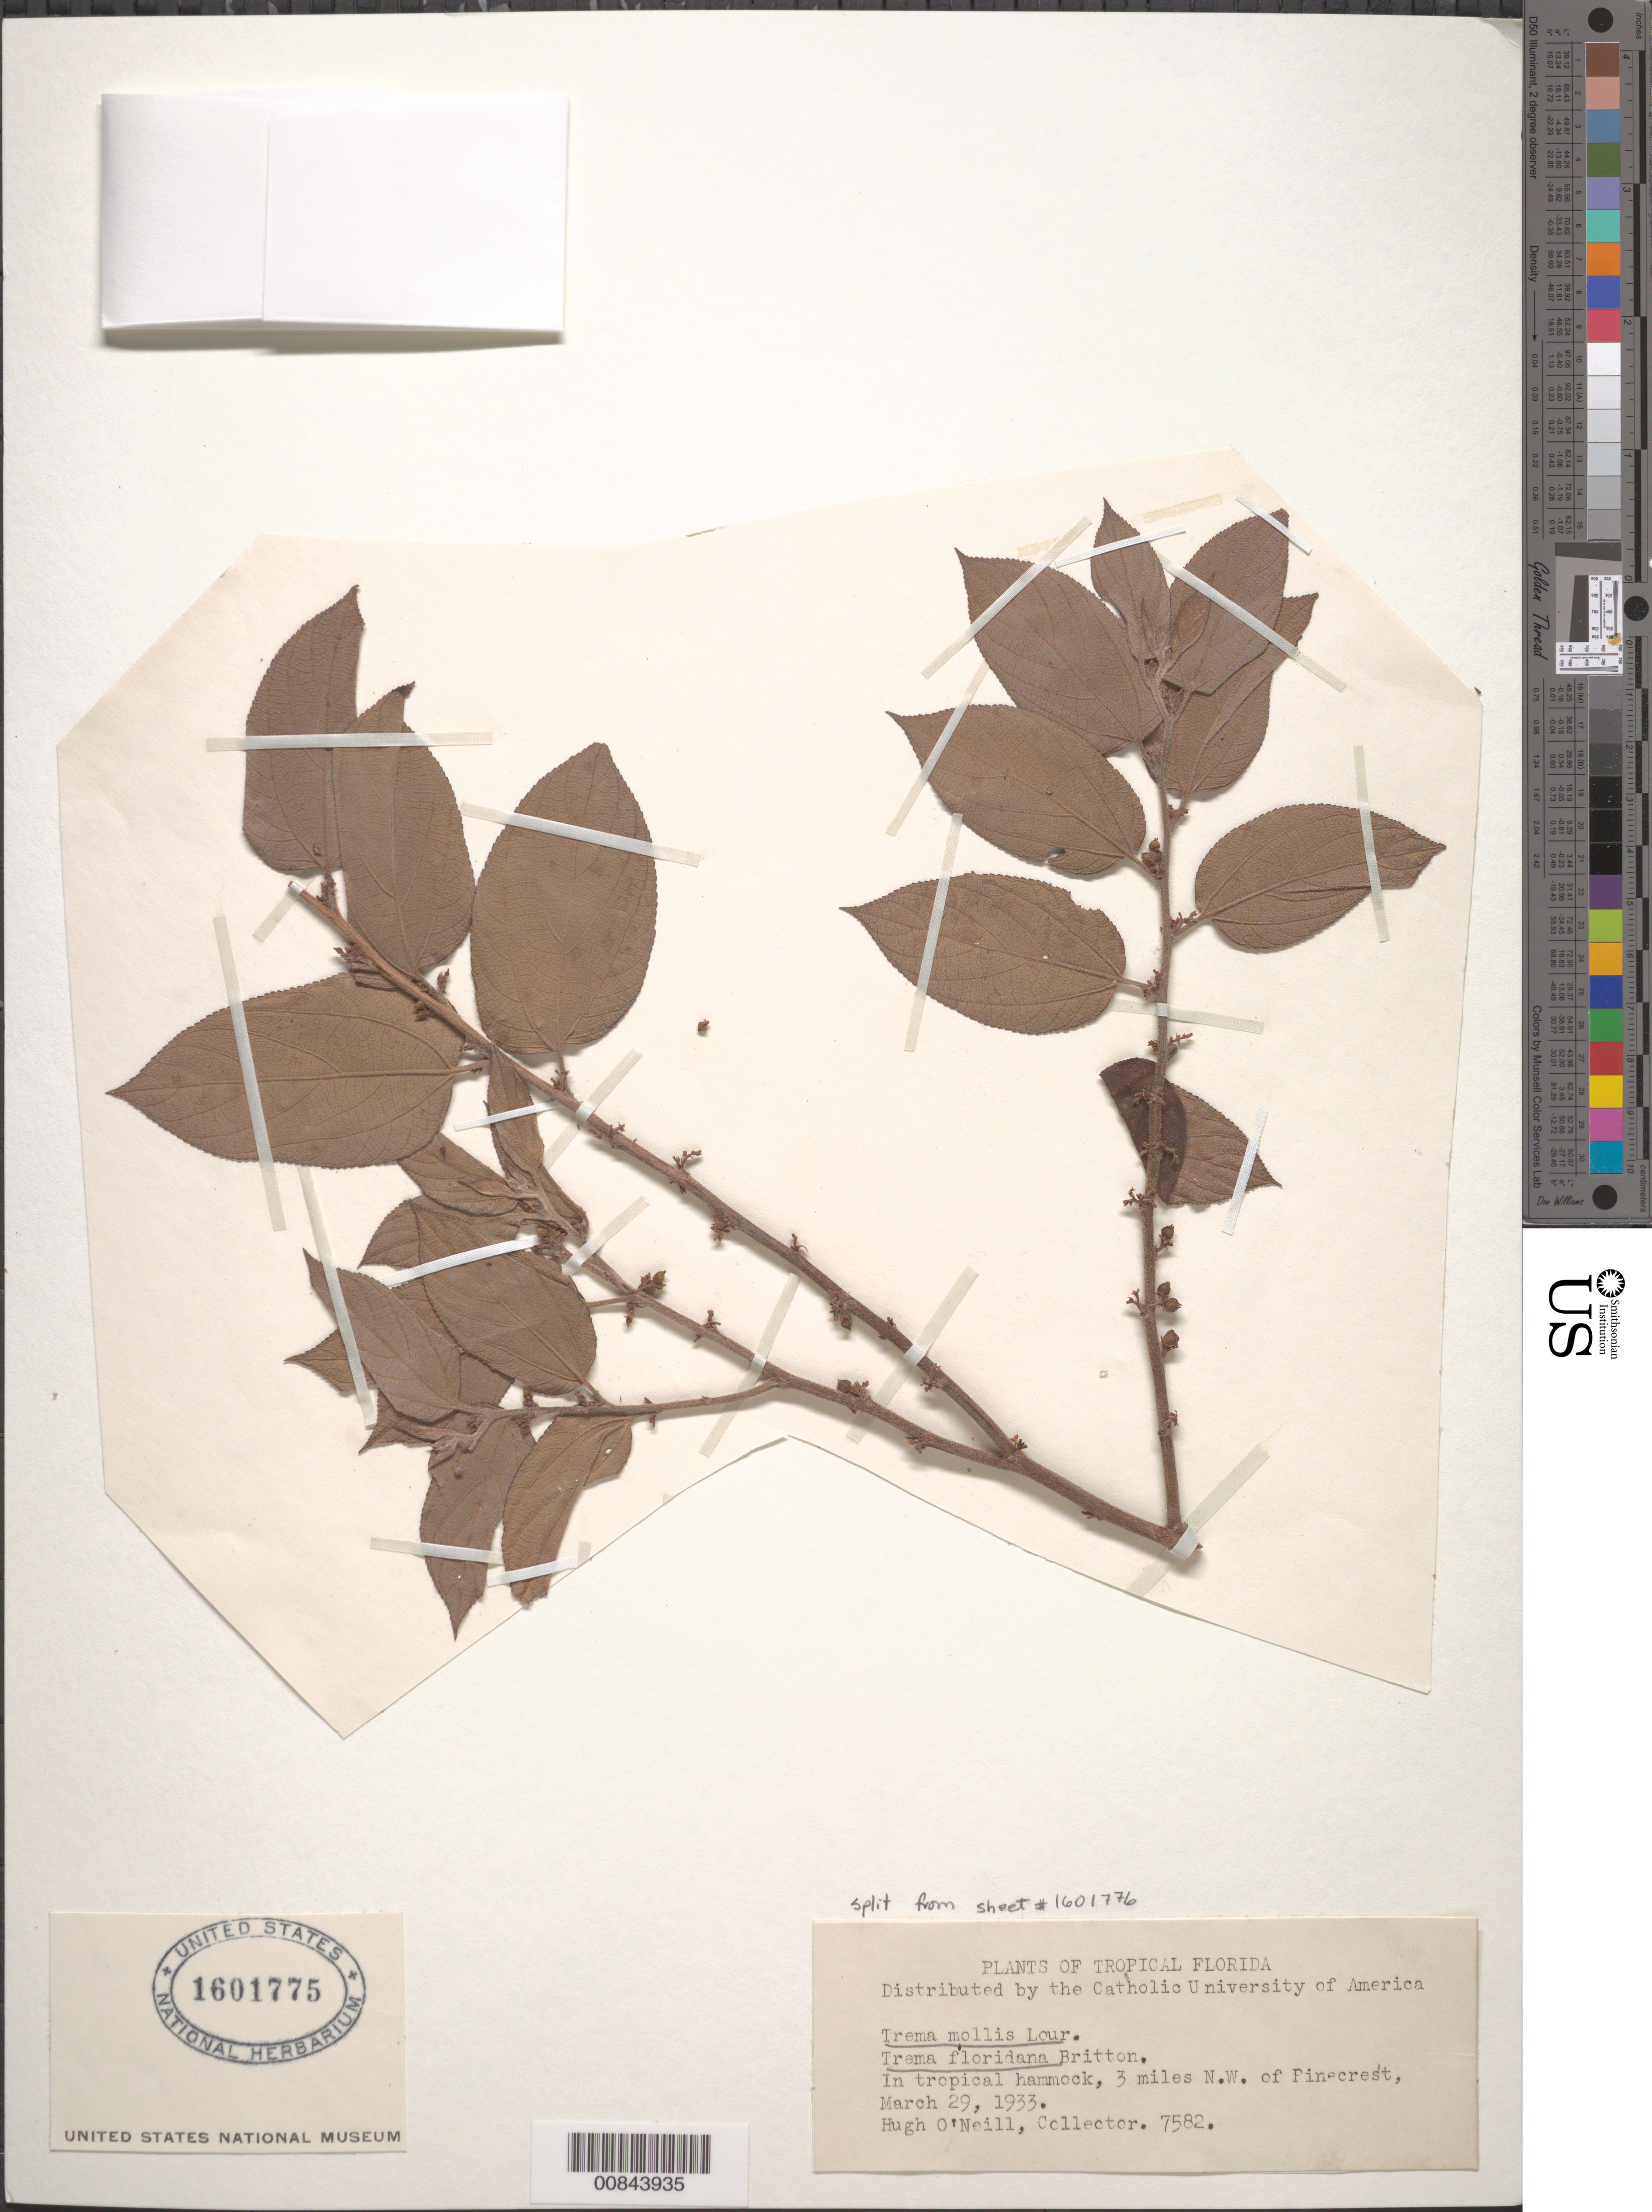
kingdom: Plantae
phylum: Tracheophyta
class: Magnoliopsida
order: Rosales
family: Cannabaceae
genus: Trema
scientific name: Trema molle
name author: (Humb. & Bonpl. ex Willd.) Blume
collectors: H. O'Neill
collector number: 7582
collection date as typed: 29 Mar 1933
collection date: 1933-03-29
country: United States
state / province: Florida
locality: NW of Pinecrest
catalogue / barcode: US 1601775